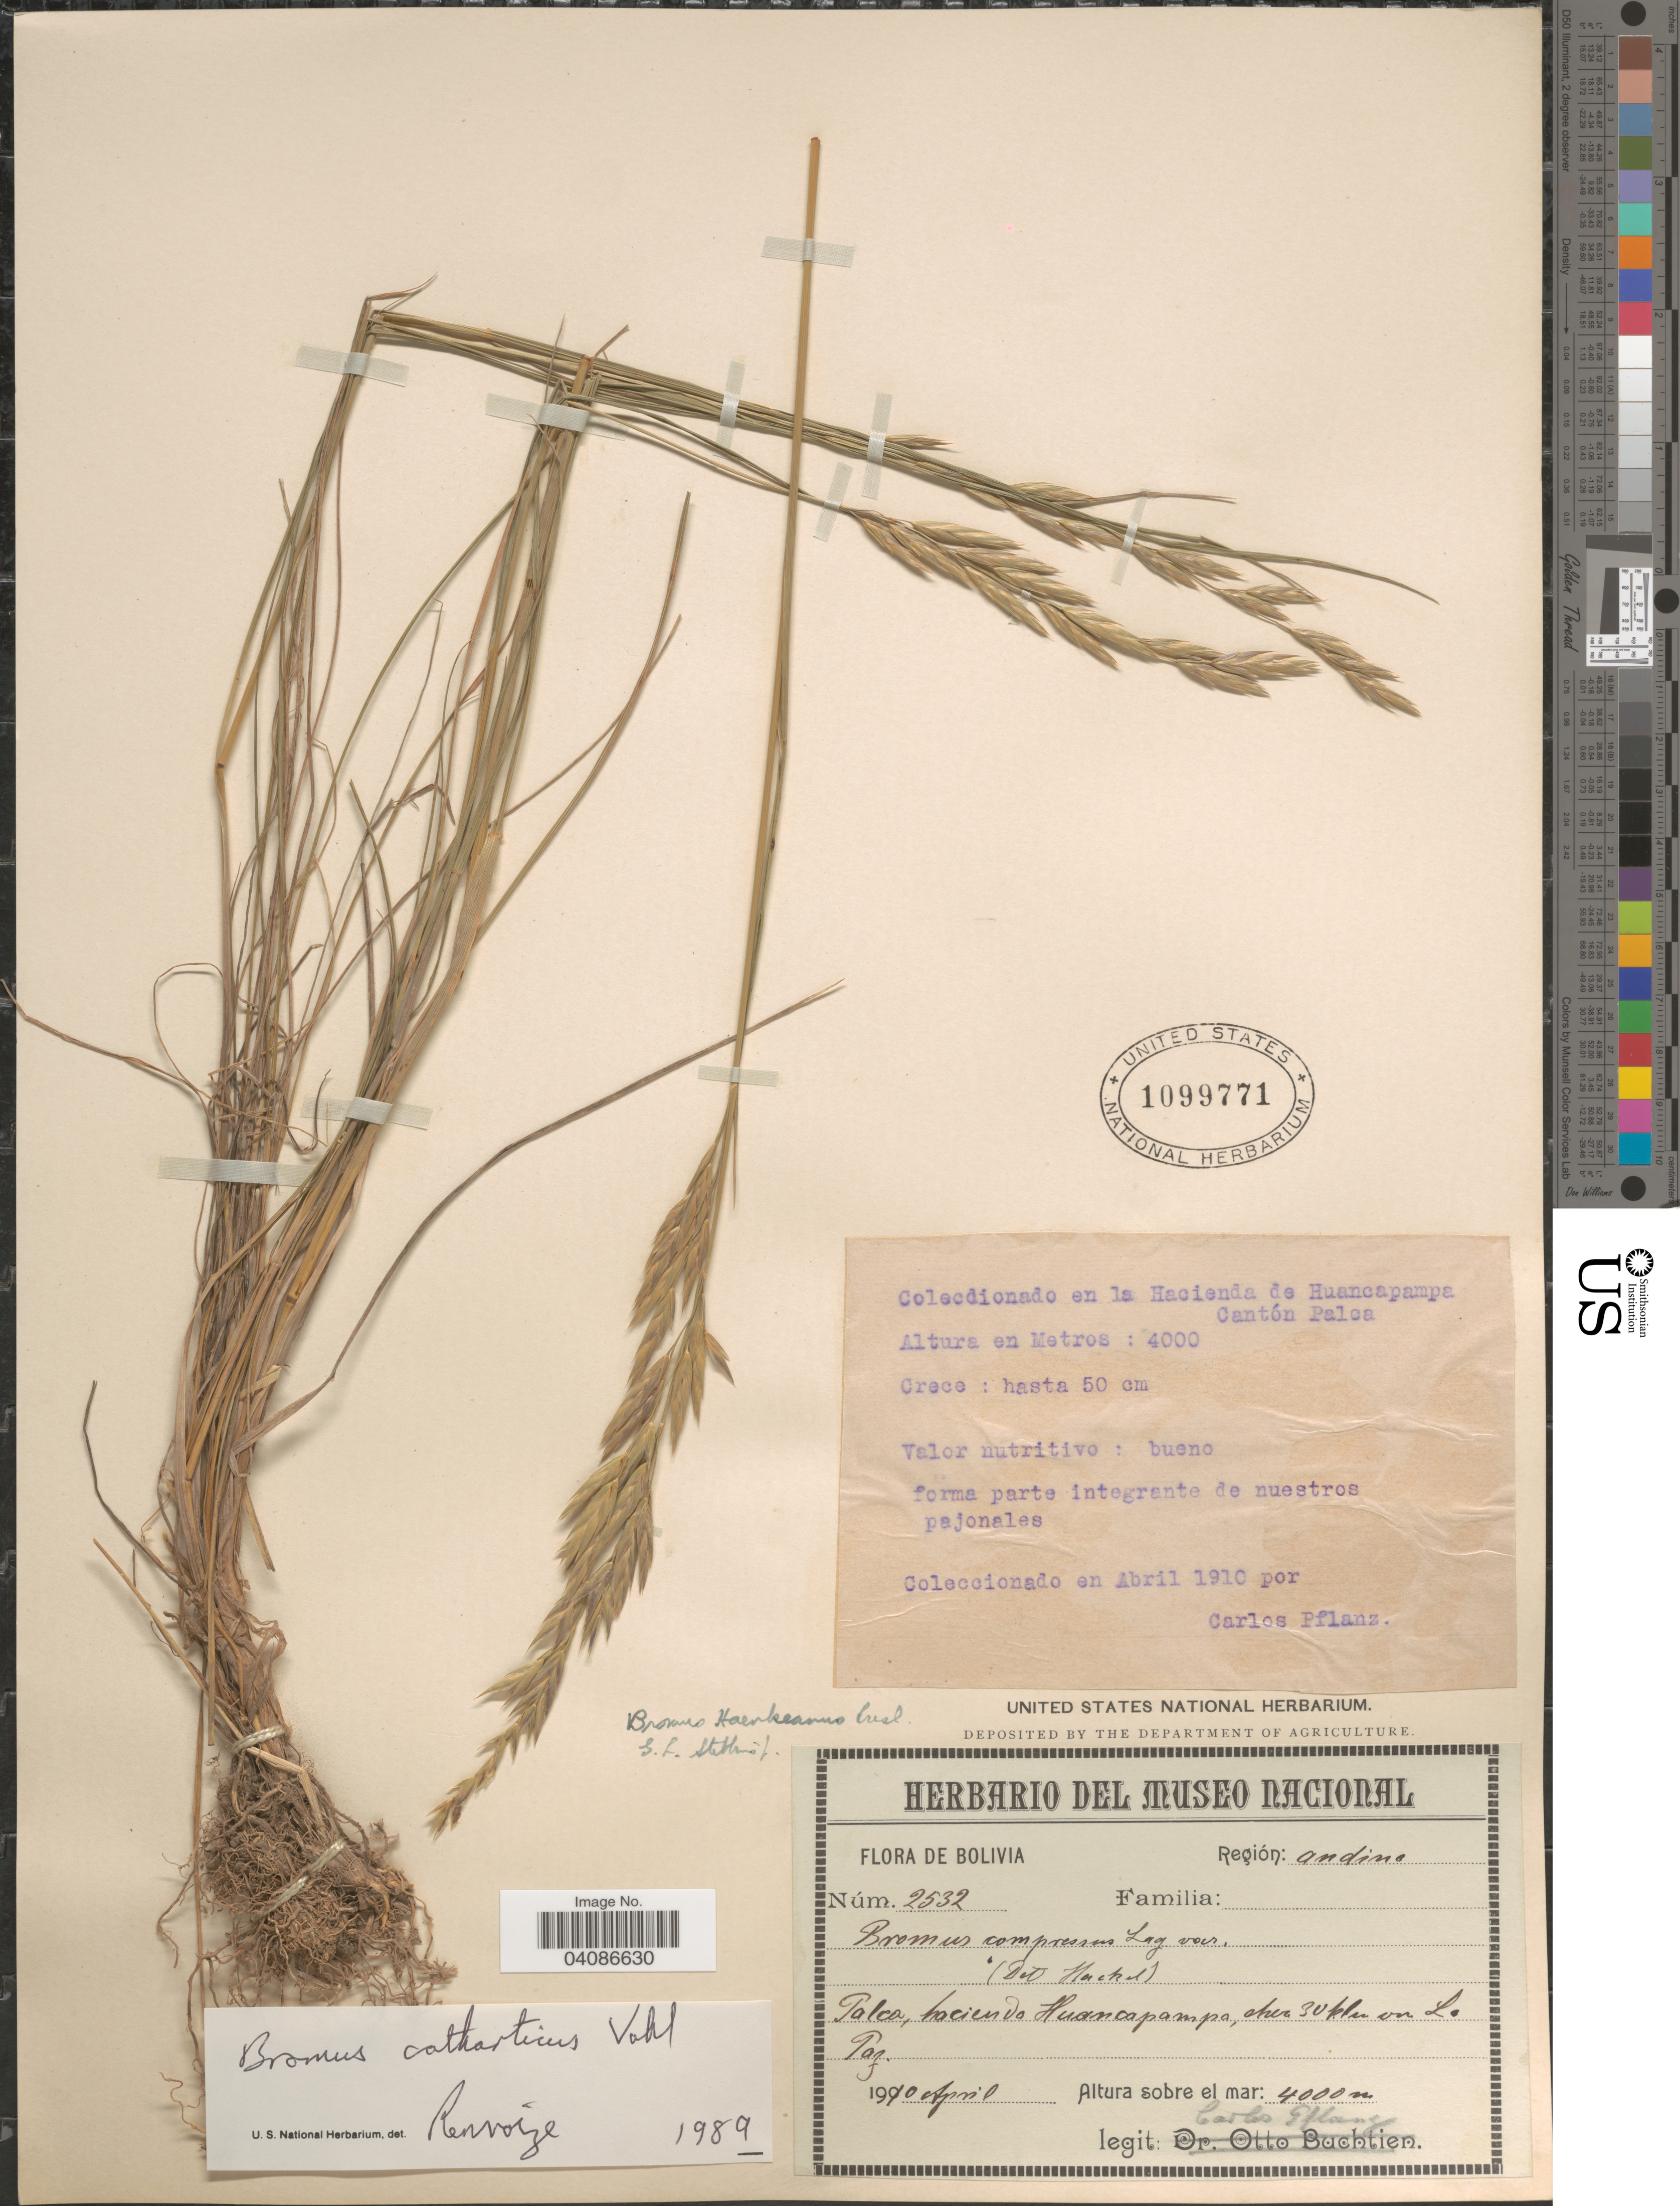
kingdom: Plantae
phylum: Tracheophyta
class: Liliopsida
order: Poales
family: Poaceae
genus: Bromus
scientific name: Bromus catharticus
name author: Vahl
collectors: C. Pflanz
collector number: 2532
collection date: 1910-04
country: Bolivia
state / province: La Paz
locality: La Hacienda de Huancapampa. Cantón Palca. Región: andine. etwa 30 klm von La Paz.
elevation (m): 4000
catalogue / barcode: US 1099771